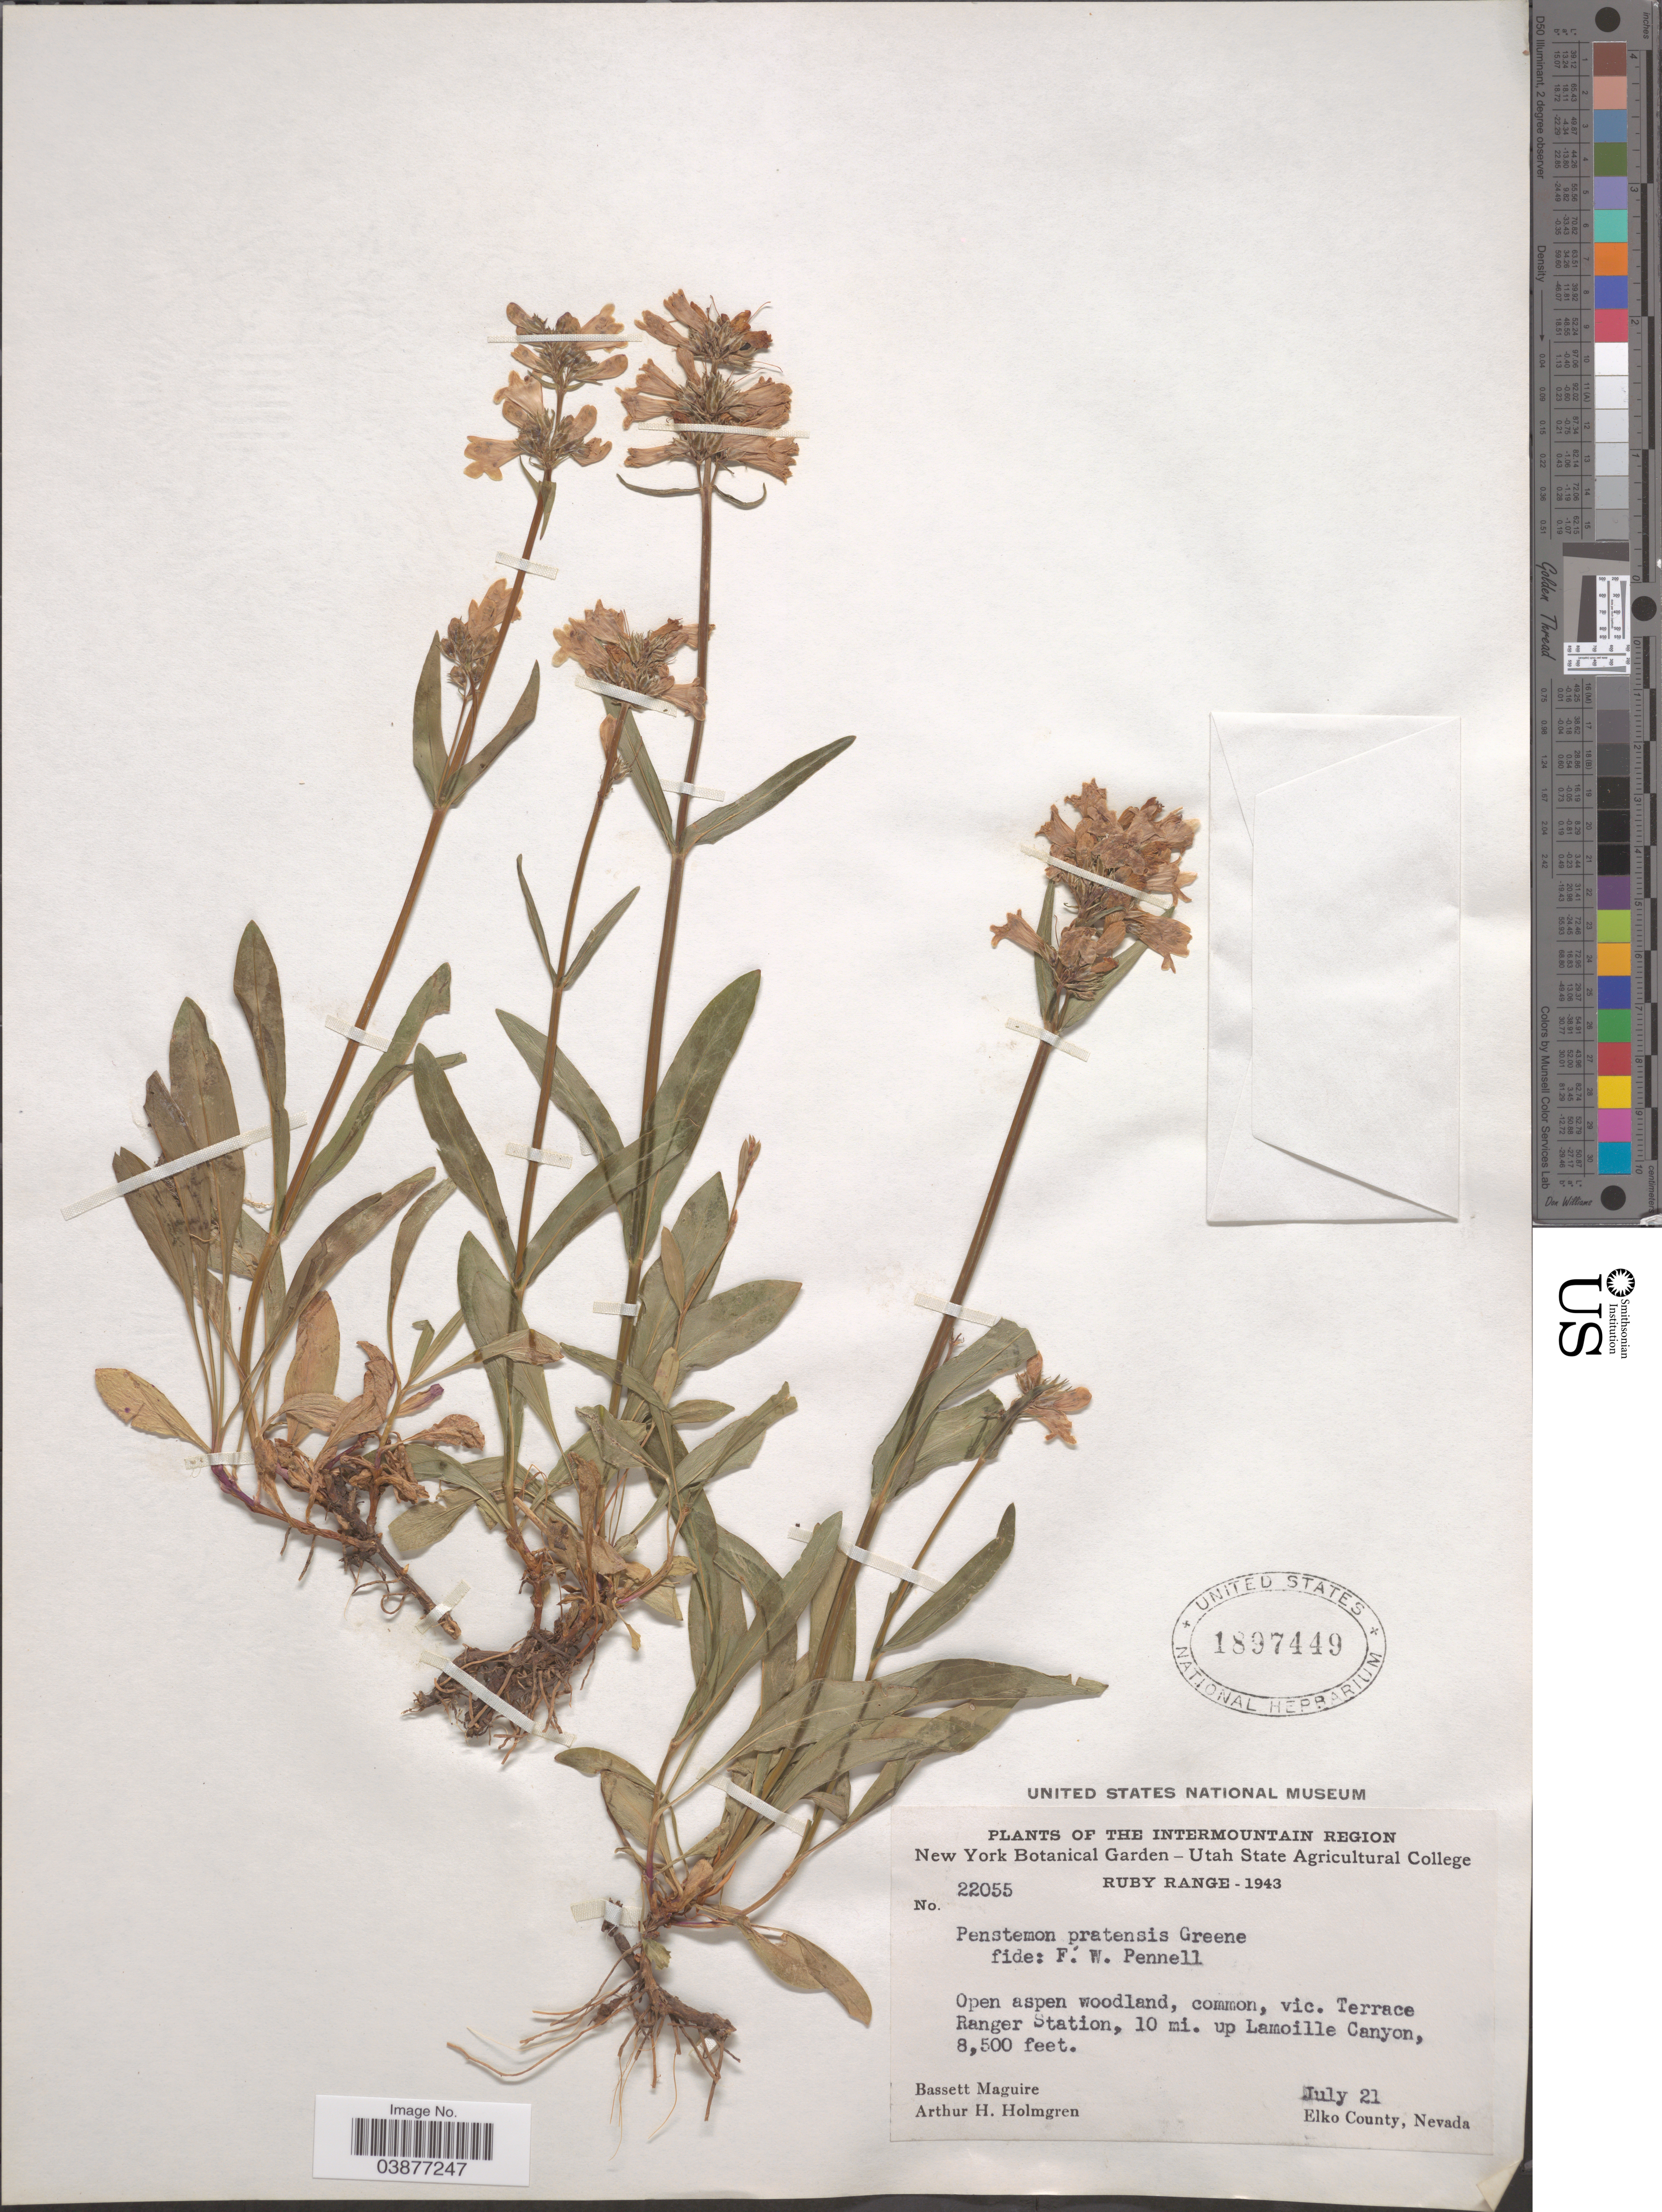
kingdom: Plantae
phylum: Tracheophyta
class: Magnoliopsida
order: Lamiales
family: Plantaginaceae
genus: Penstemon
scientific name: Penstemon pratensis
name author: Greene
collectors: B. Maguire & A. H. Holmgren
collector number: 22055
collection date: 1943-07-21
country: United States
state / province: Nevada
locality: Intermountain. Ruby Range. Vic. Terrace Ranger Station, 10 mi. up Lamoille Canyon. Elko County.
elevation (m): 2591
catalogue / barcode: US 1897449